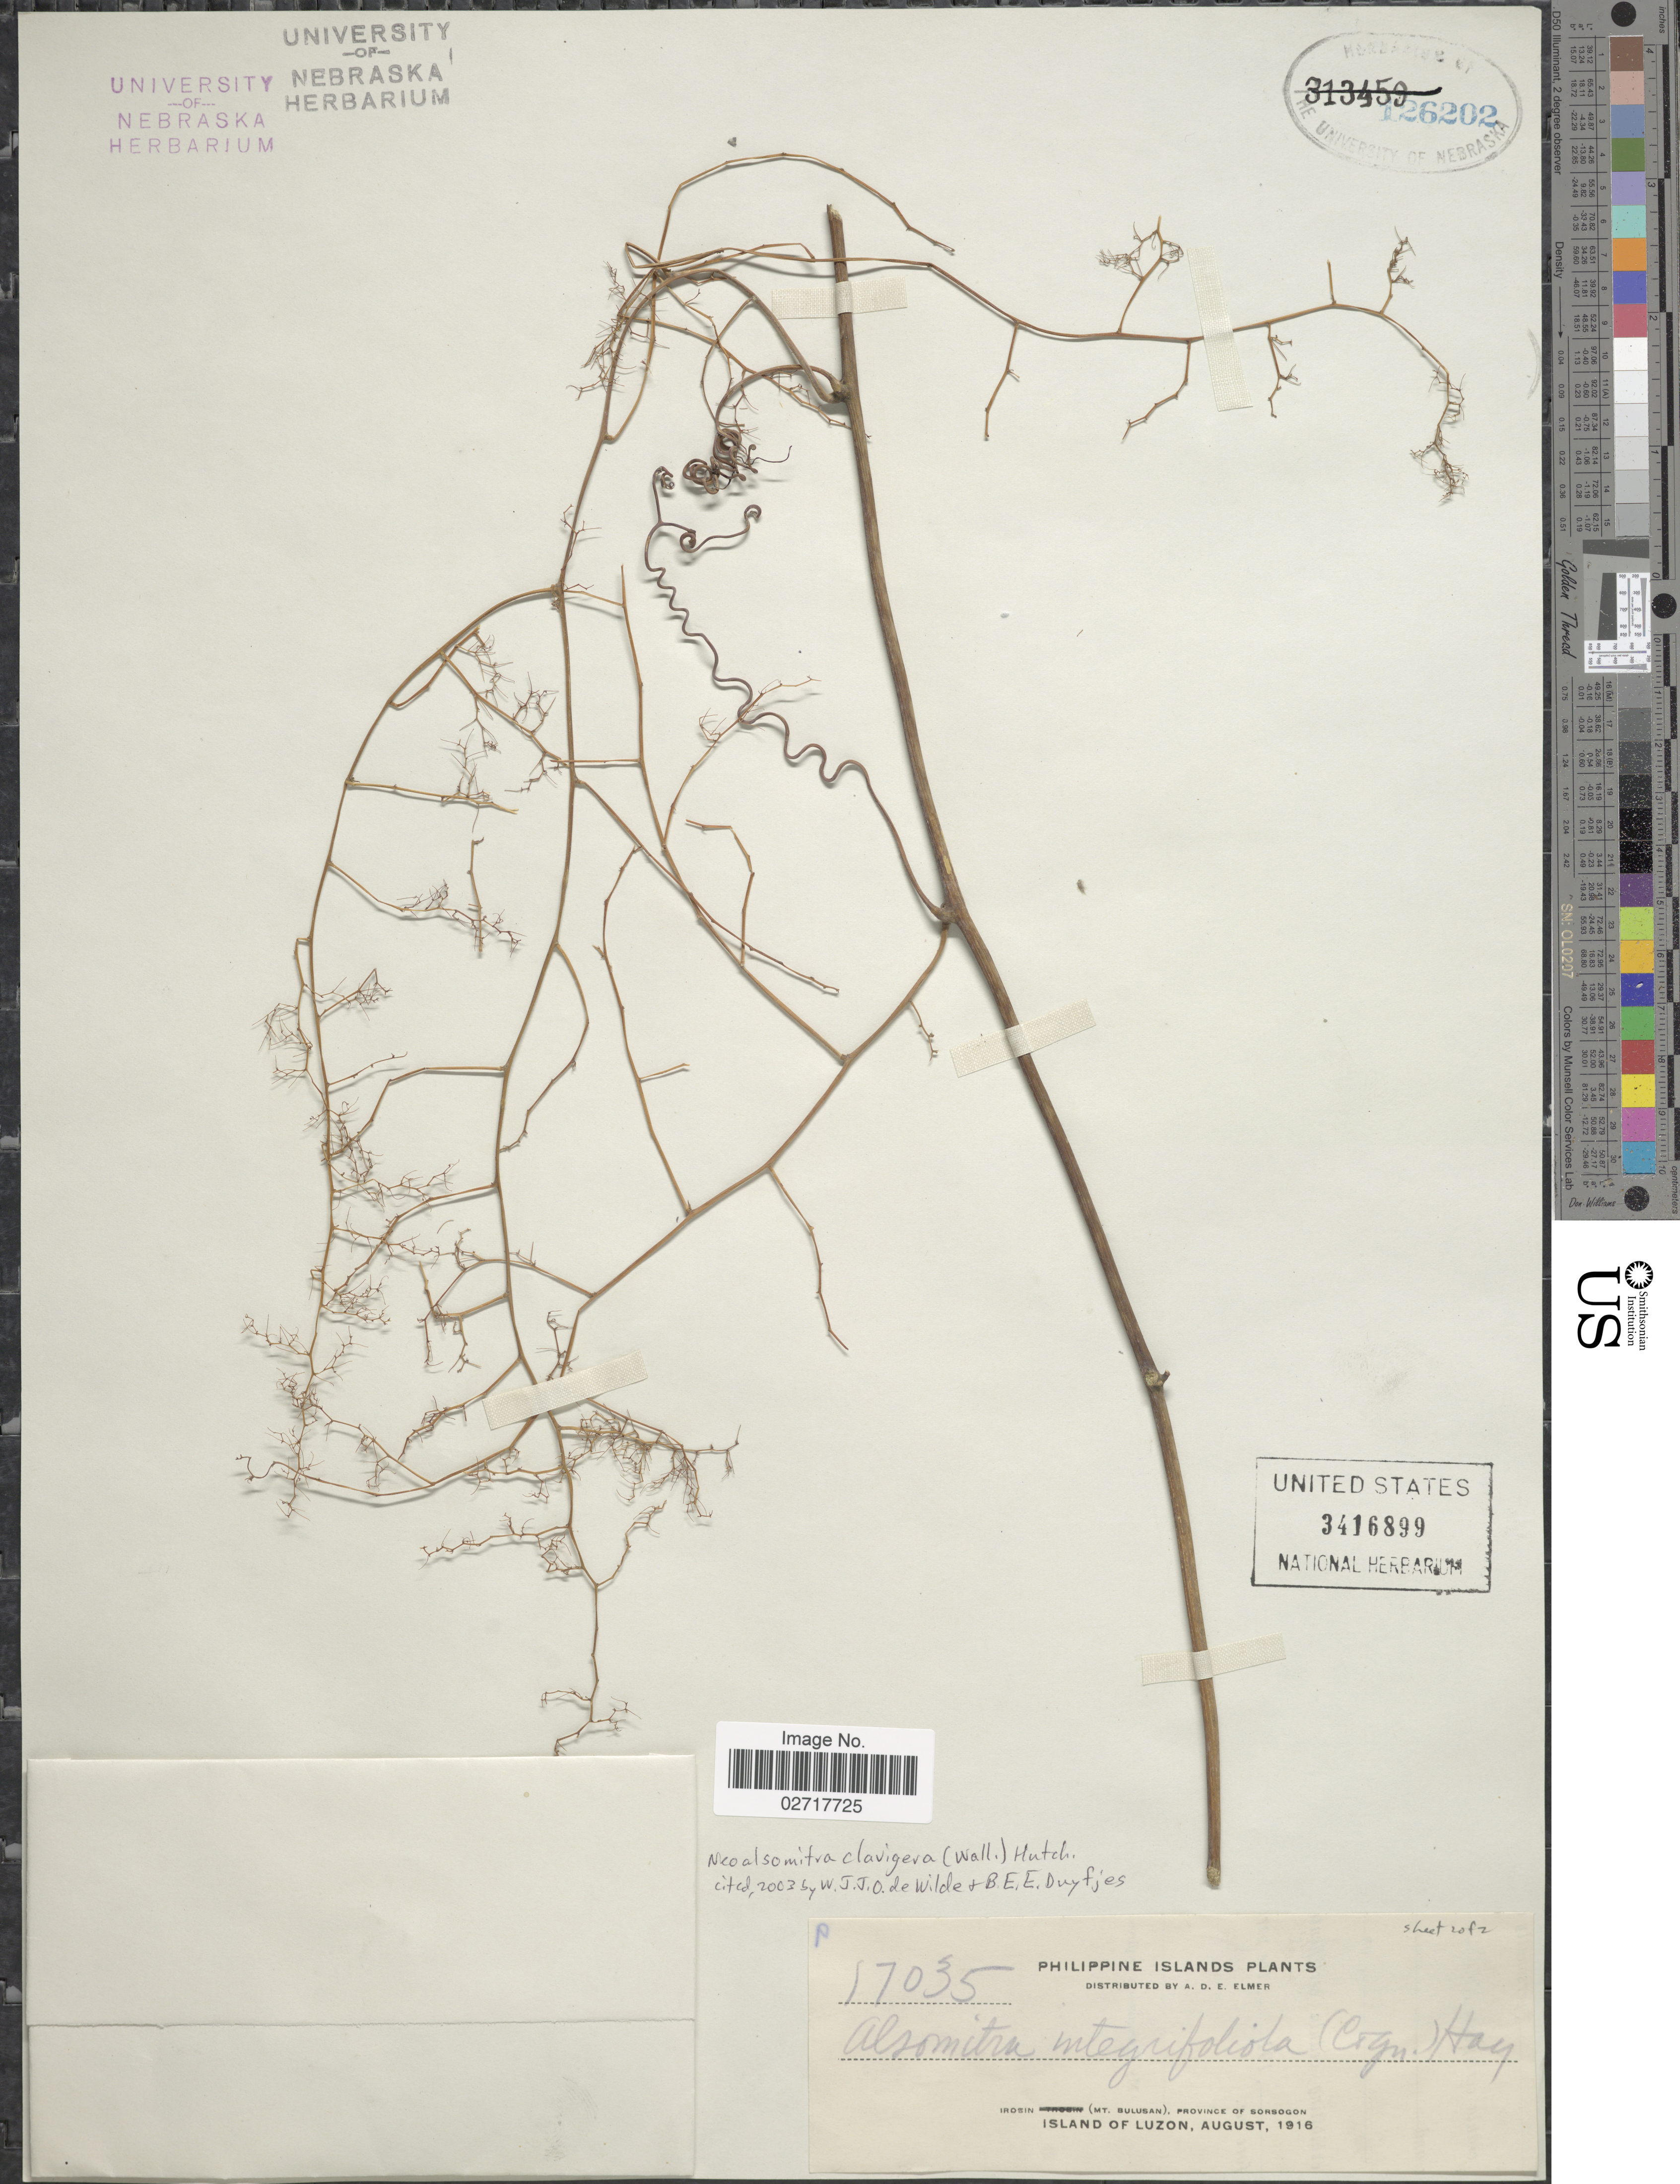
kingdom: Plantae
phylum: Tracheophyta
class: Magnoliopsida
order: Cucurbitales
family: Cucurbitaceae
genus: Neoalsomitra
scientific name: Neoalsomitra clavigera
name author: (M. Roem.) Hutch.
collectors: A. D. E. Elmer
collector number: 17035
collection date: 1916-08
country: Philippines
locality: Irosin (Mt. Bulusan) Province of Sorsogon. Island of Luzon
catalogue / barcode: US 3416899